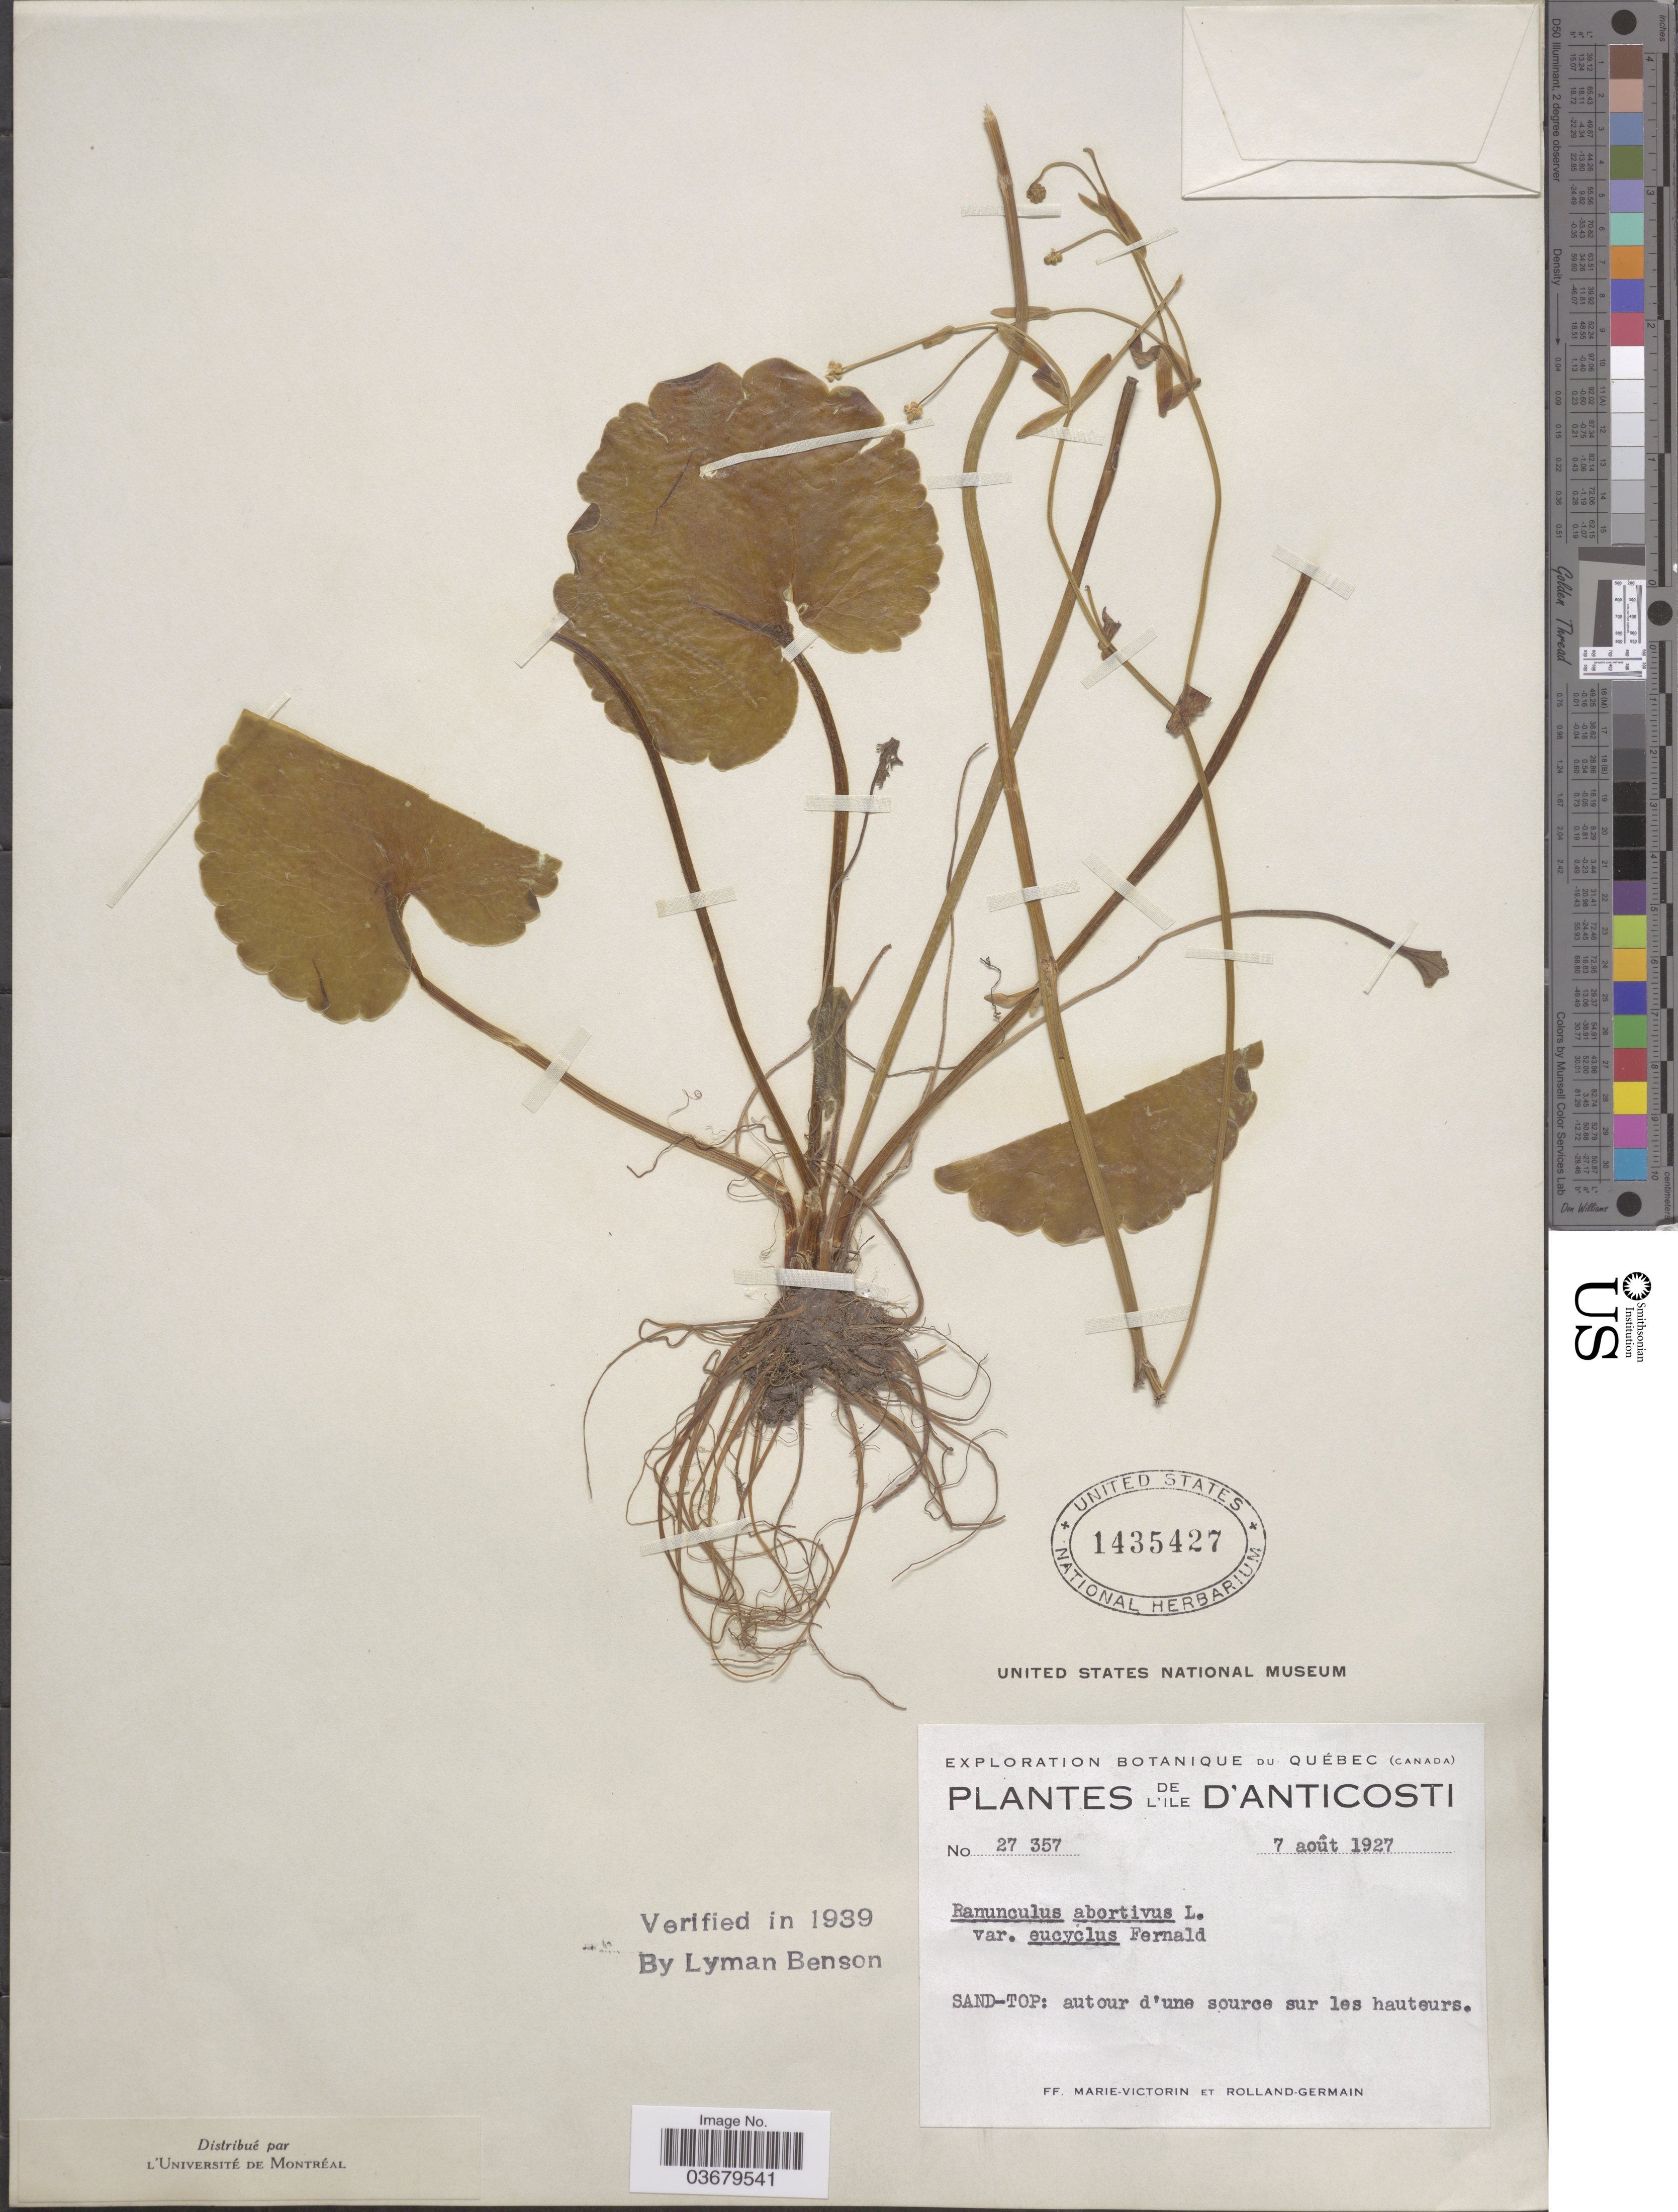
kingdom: Plantae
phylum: Tracheophyta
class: Magnoliopsida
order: Ranunculales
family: Ranunculaceae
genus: Ranunculus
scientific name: Ranunculus abortivus var. eucyclus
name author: Fernald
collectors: F. Marie-Victorin & Rolland-Germain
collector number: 27357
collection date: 1927-08-07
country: Canada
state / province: Quebec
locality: Ile d'Anticosti. Sand-Top.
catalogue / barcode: US 1435427